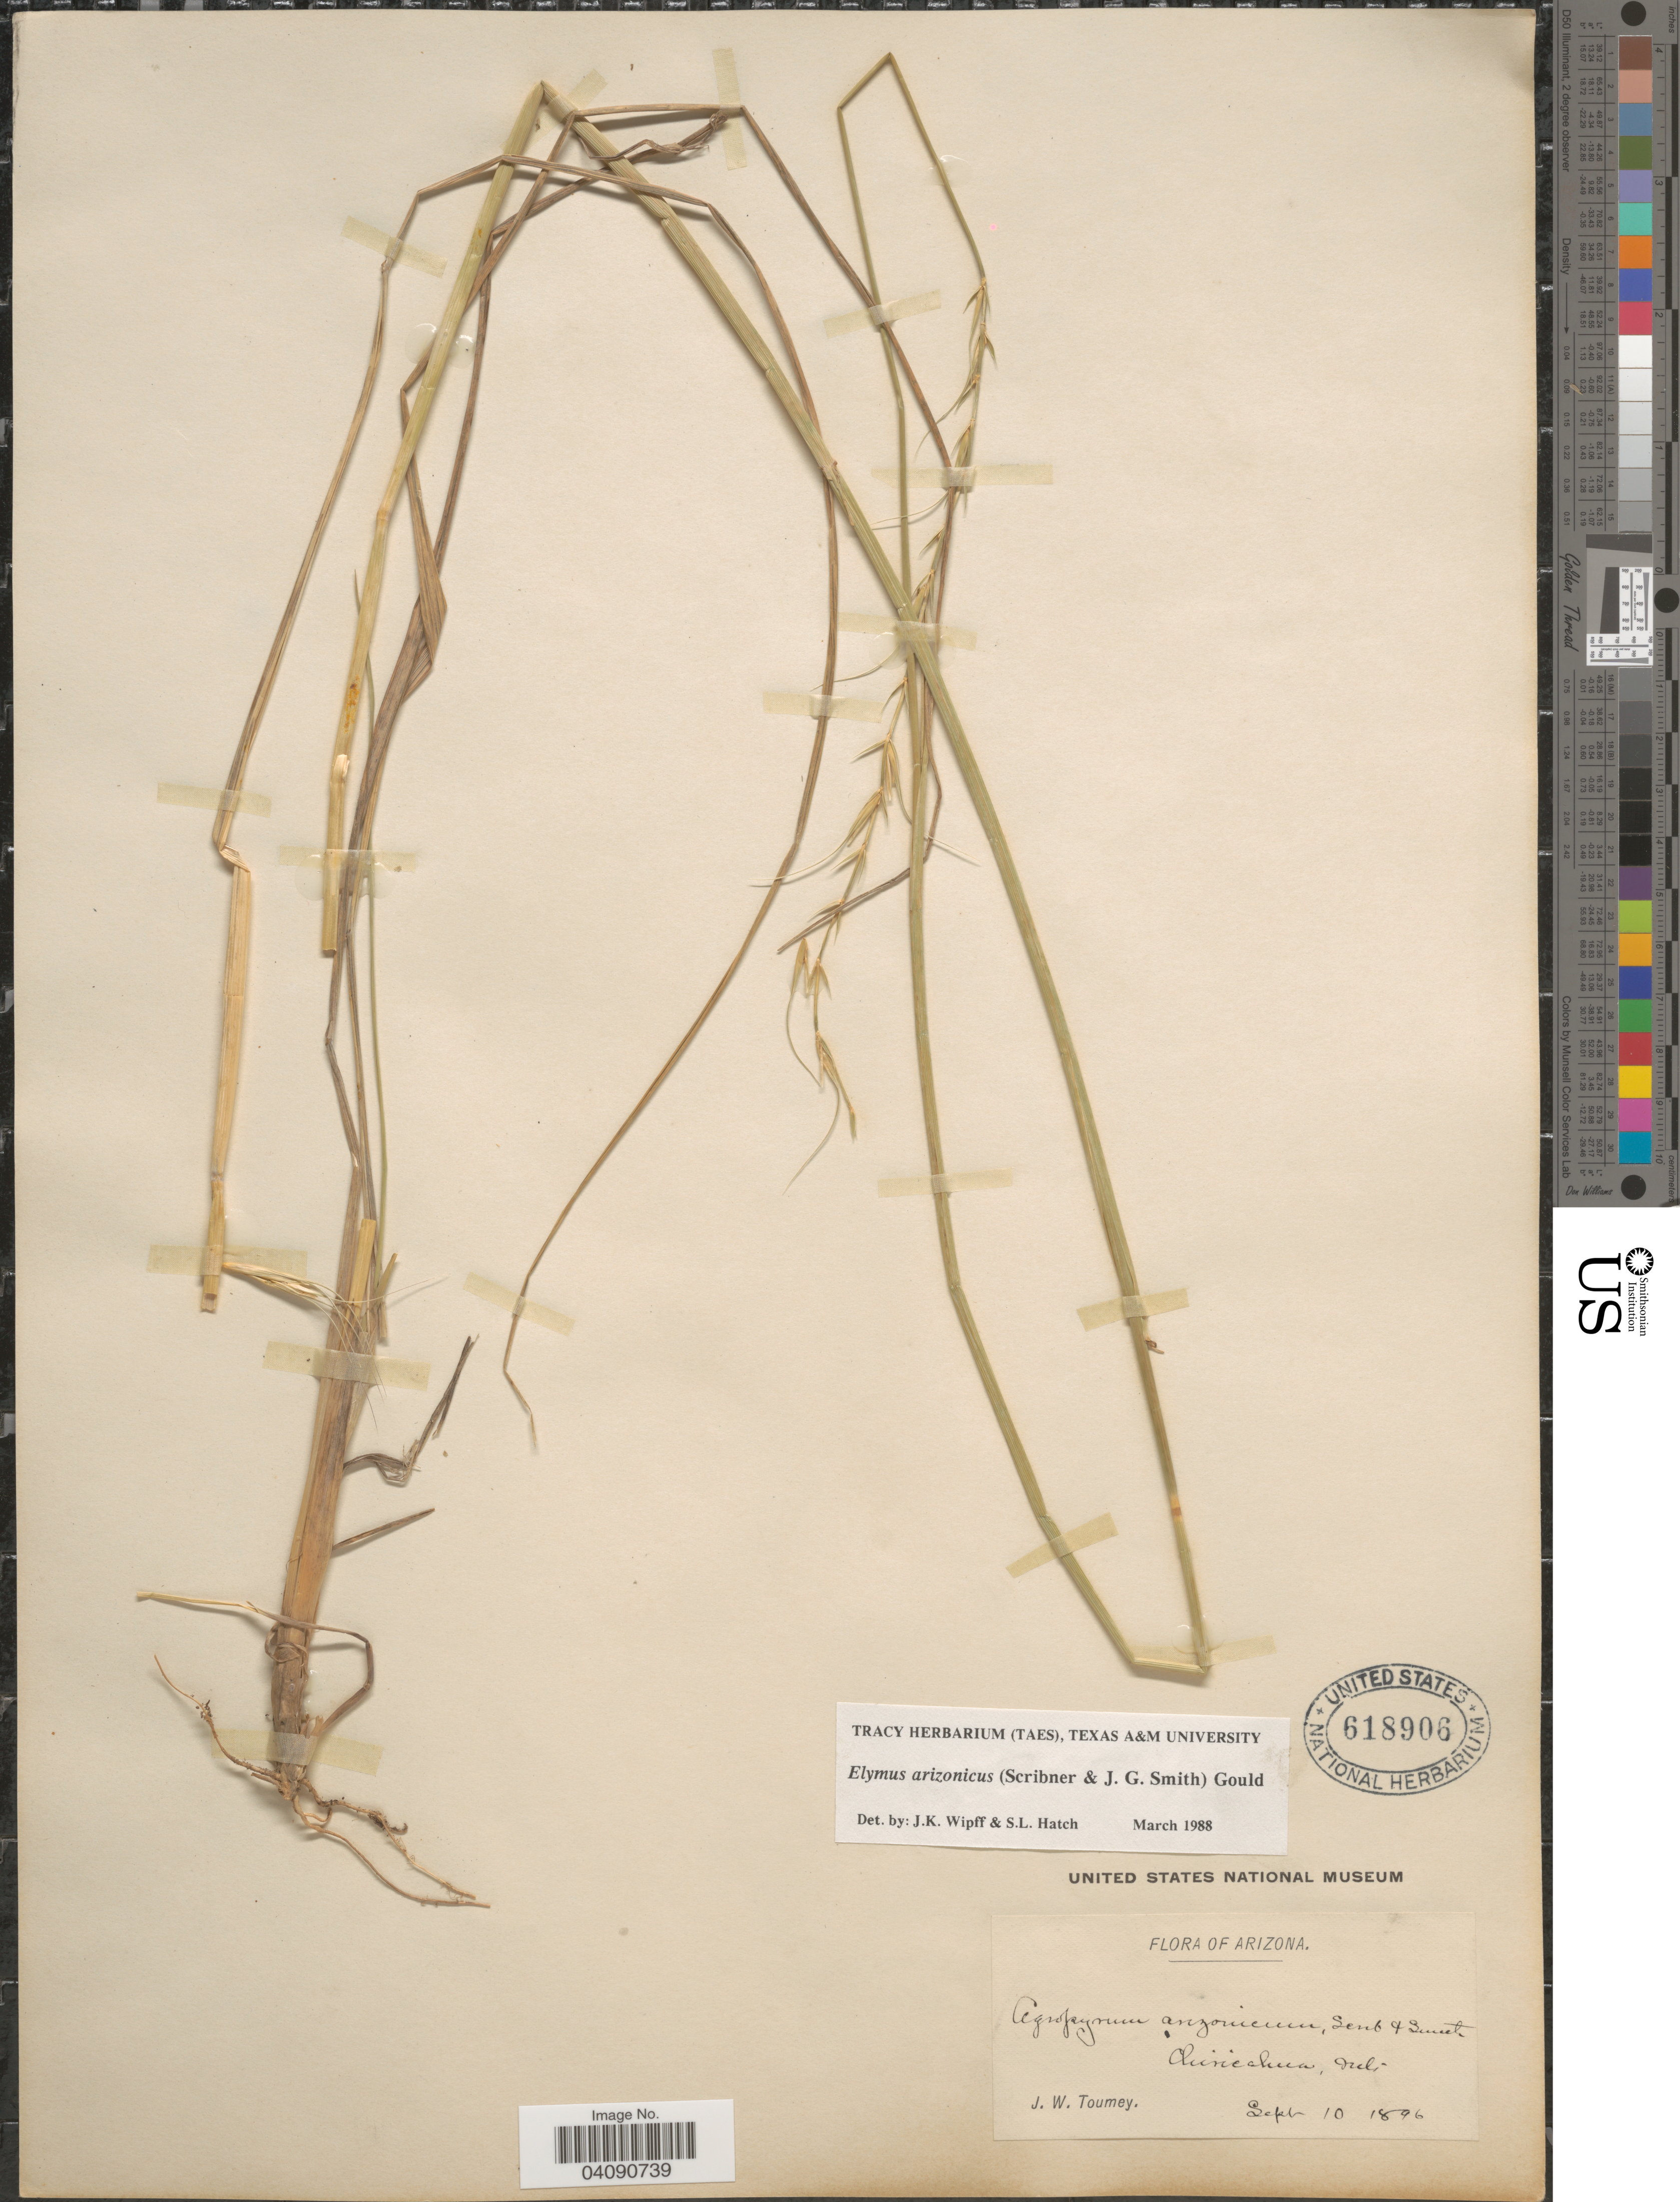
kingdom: Plantae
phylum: Tracheophyta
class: Liliopsida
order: Poales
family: Poaceae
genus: Elymus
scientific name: Elymus arizonicus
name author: (Scribn. & J.G. Sm.) Gould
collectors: J. W. Toumey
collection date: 1896-09-10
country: United States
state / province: Arizona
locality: Chiricahua Mts.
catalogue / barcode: US 618906